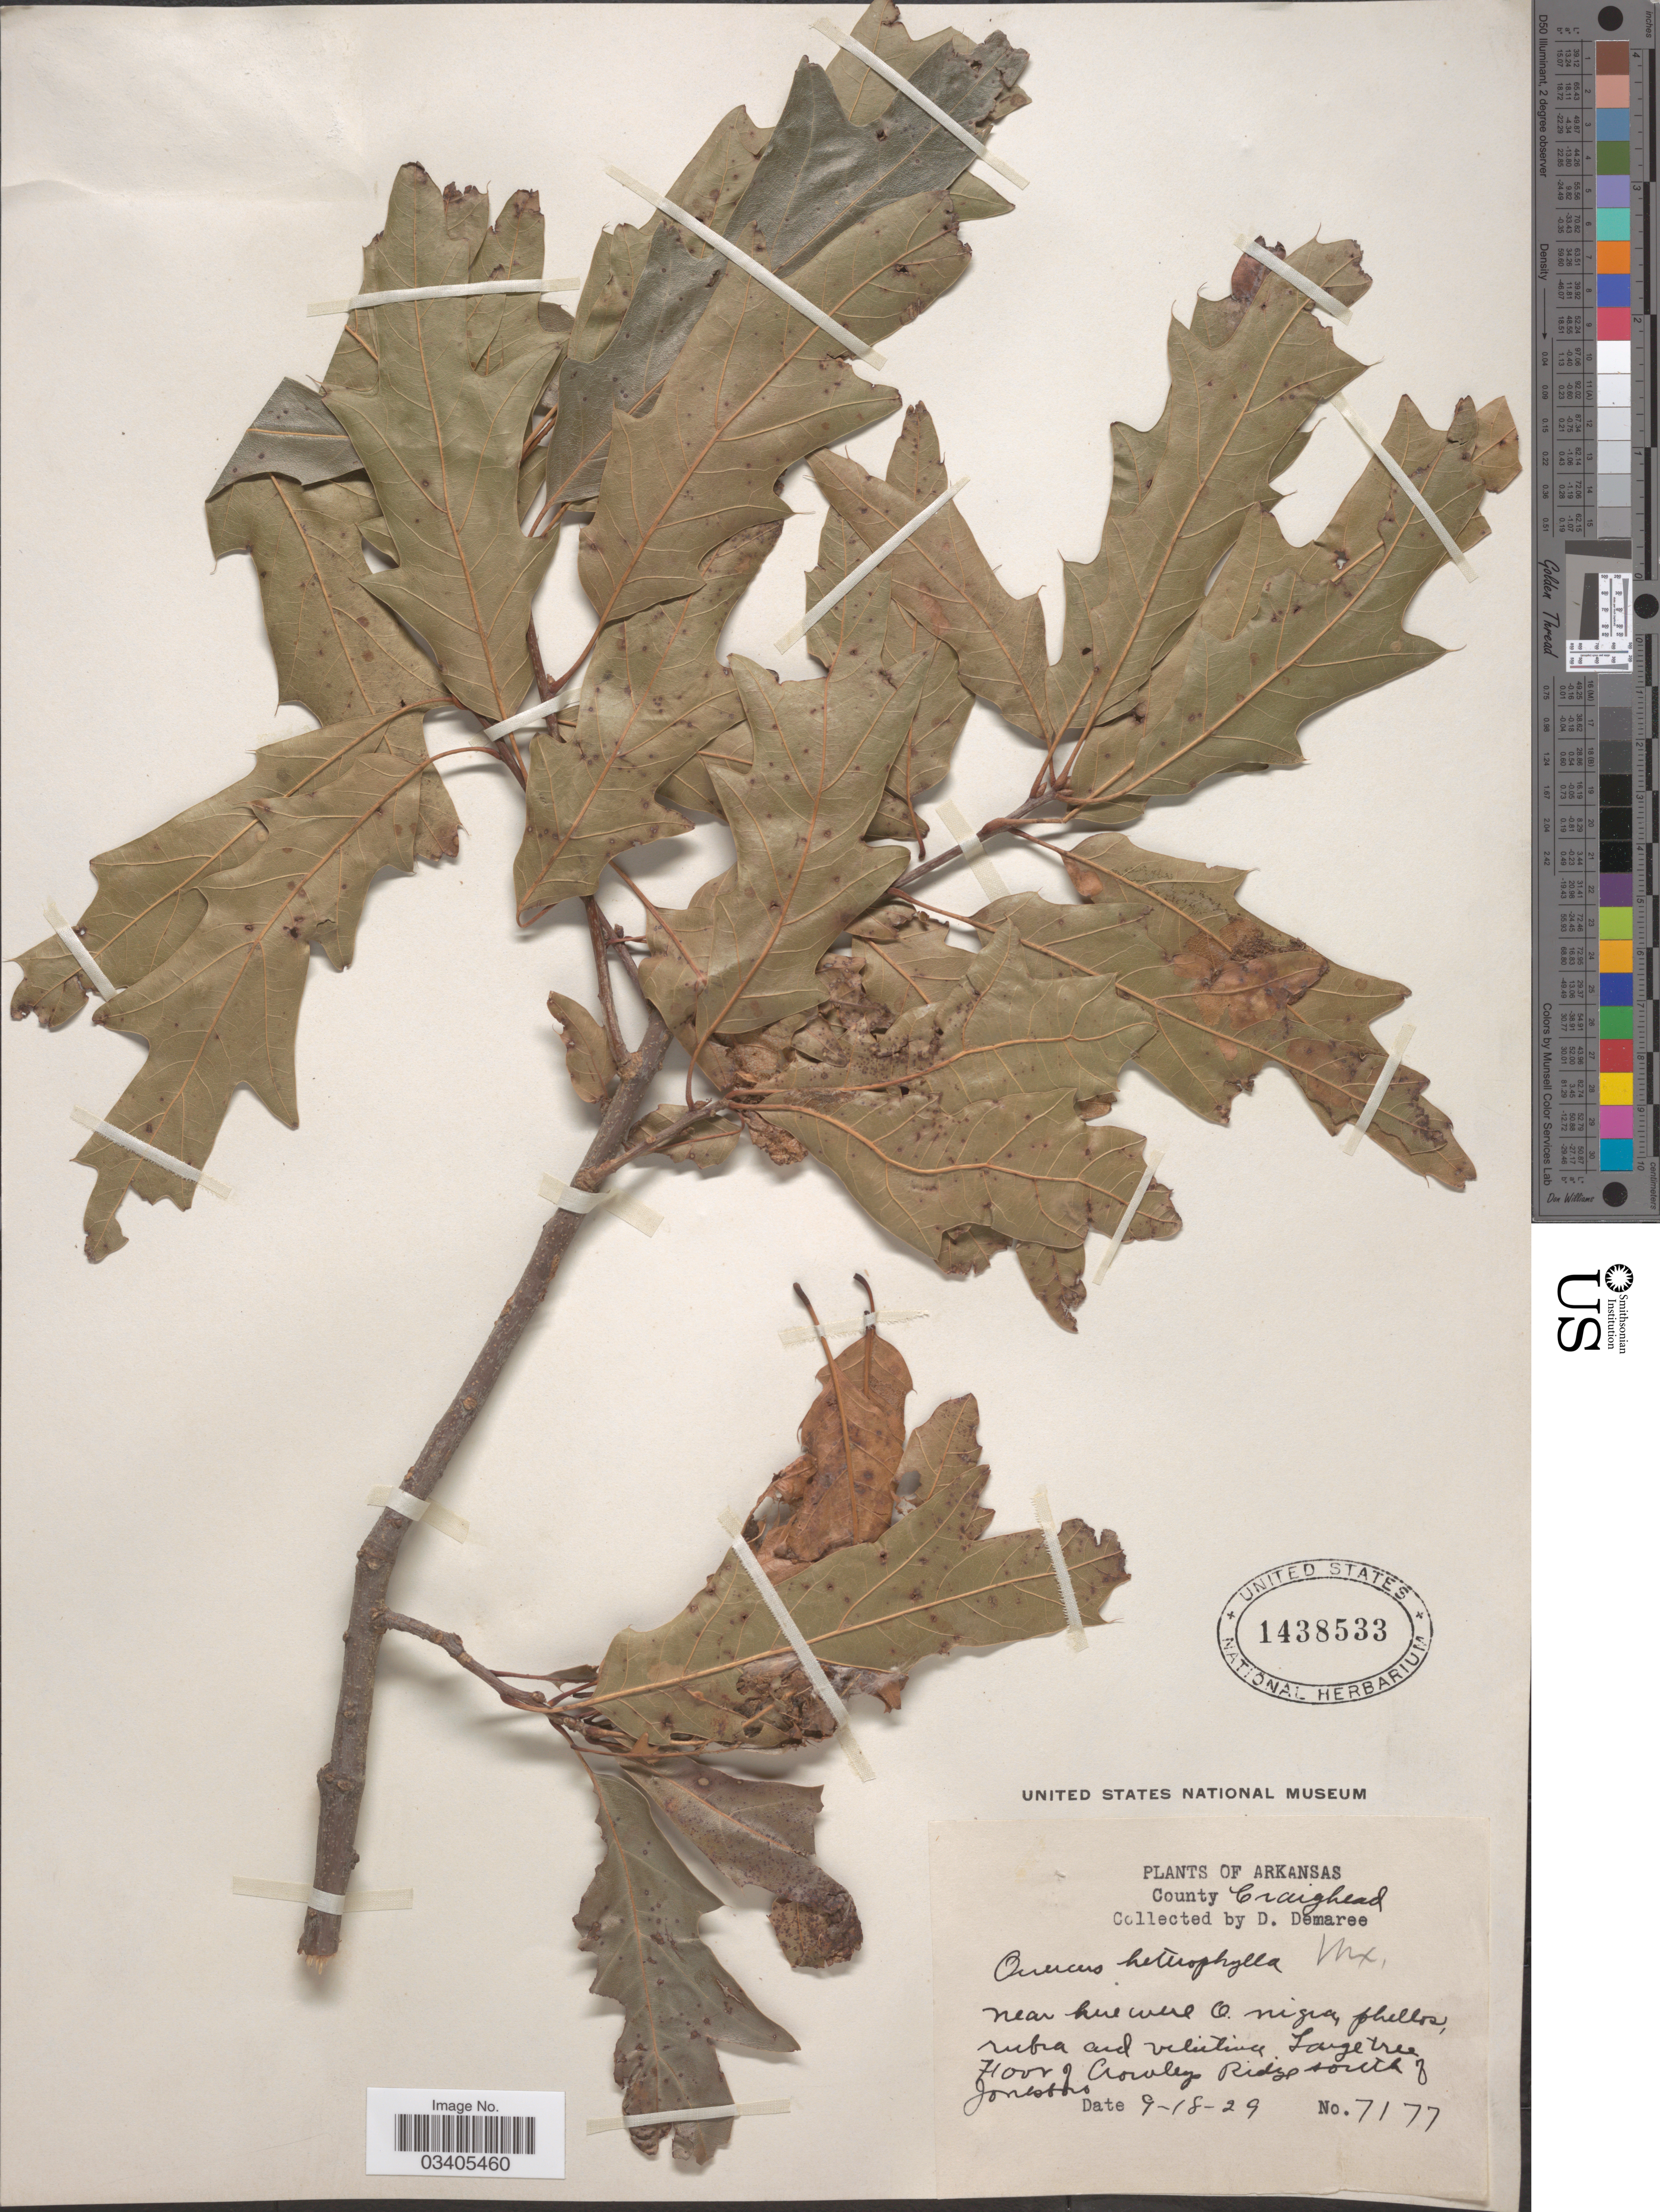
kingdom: Plantae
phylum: Tracheophyta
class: Magnoliopsida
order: Fagales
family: Fagaceae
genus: Quercus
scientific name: Quercus x heterophylla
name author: Michx.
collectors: D. Demaree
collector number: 7177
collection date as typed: Transcribed d/m/y: 18/9/29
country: United States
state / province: Arkansas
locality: County Craighead. Floor of Crowley Ridge south of Jonesboro.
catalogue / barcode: US 1438533